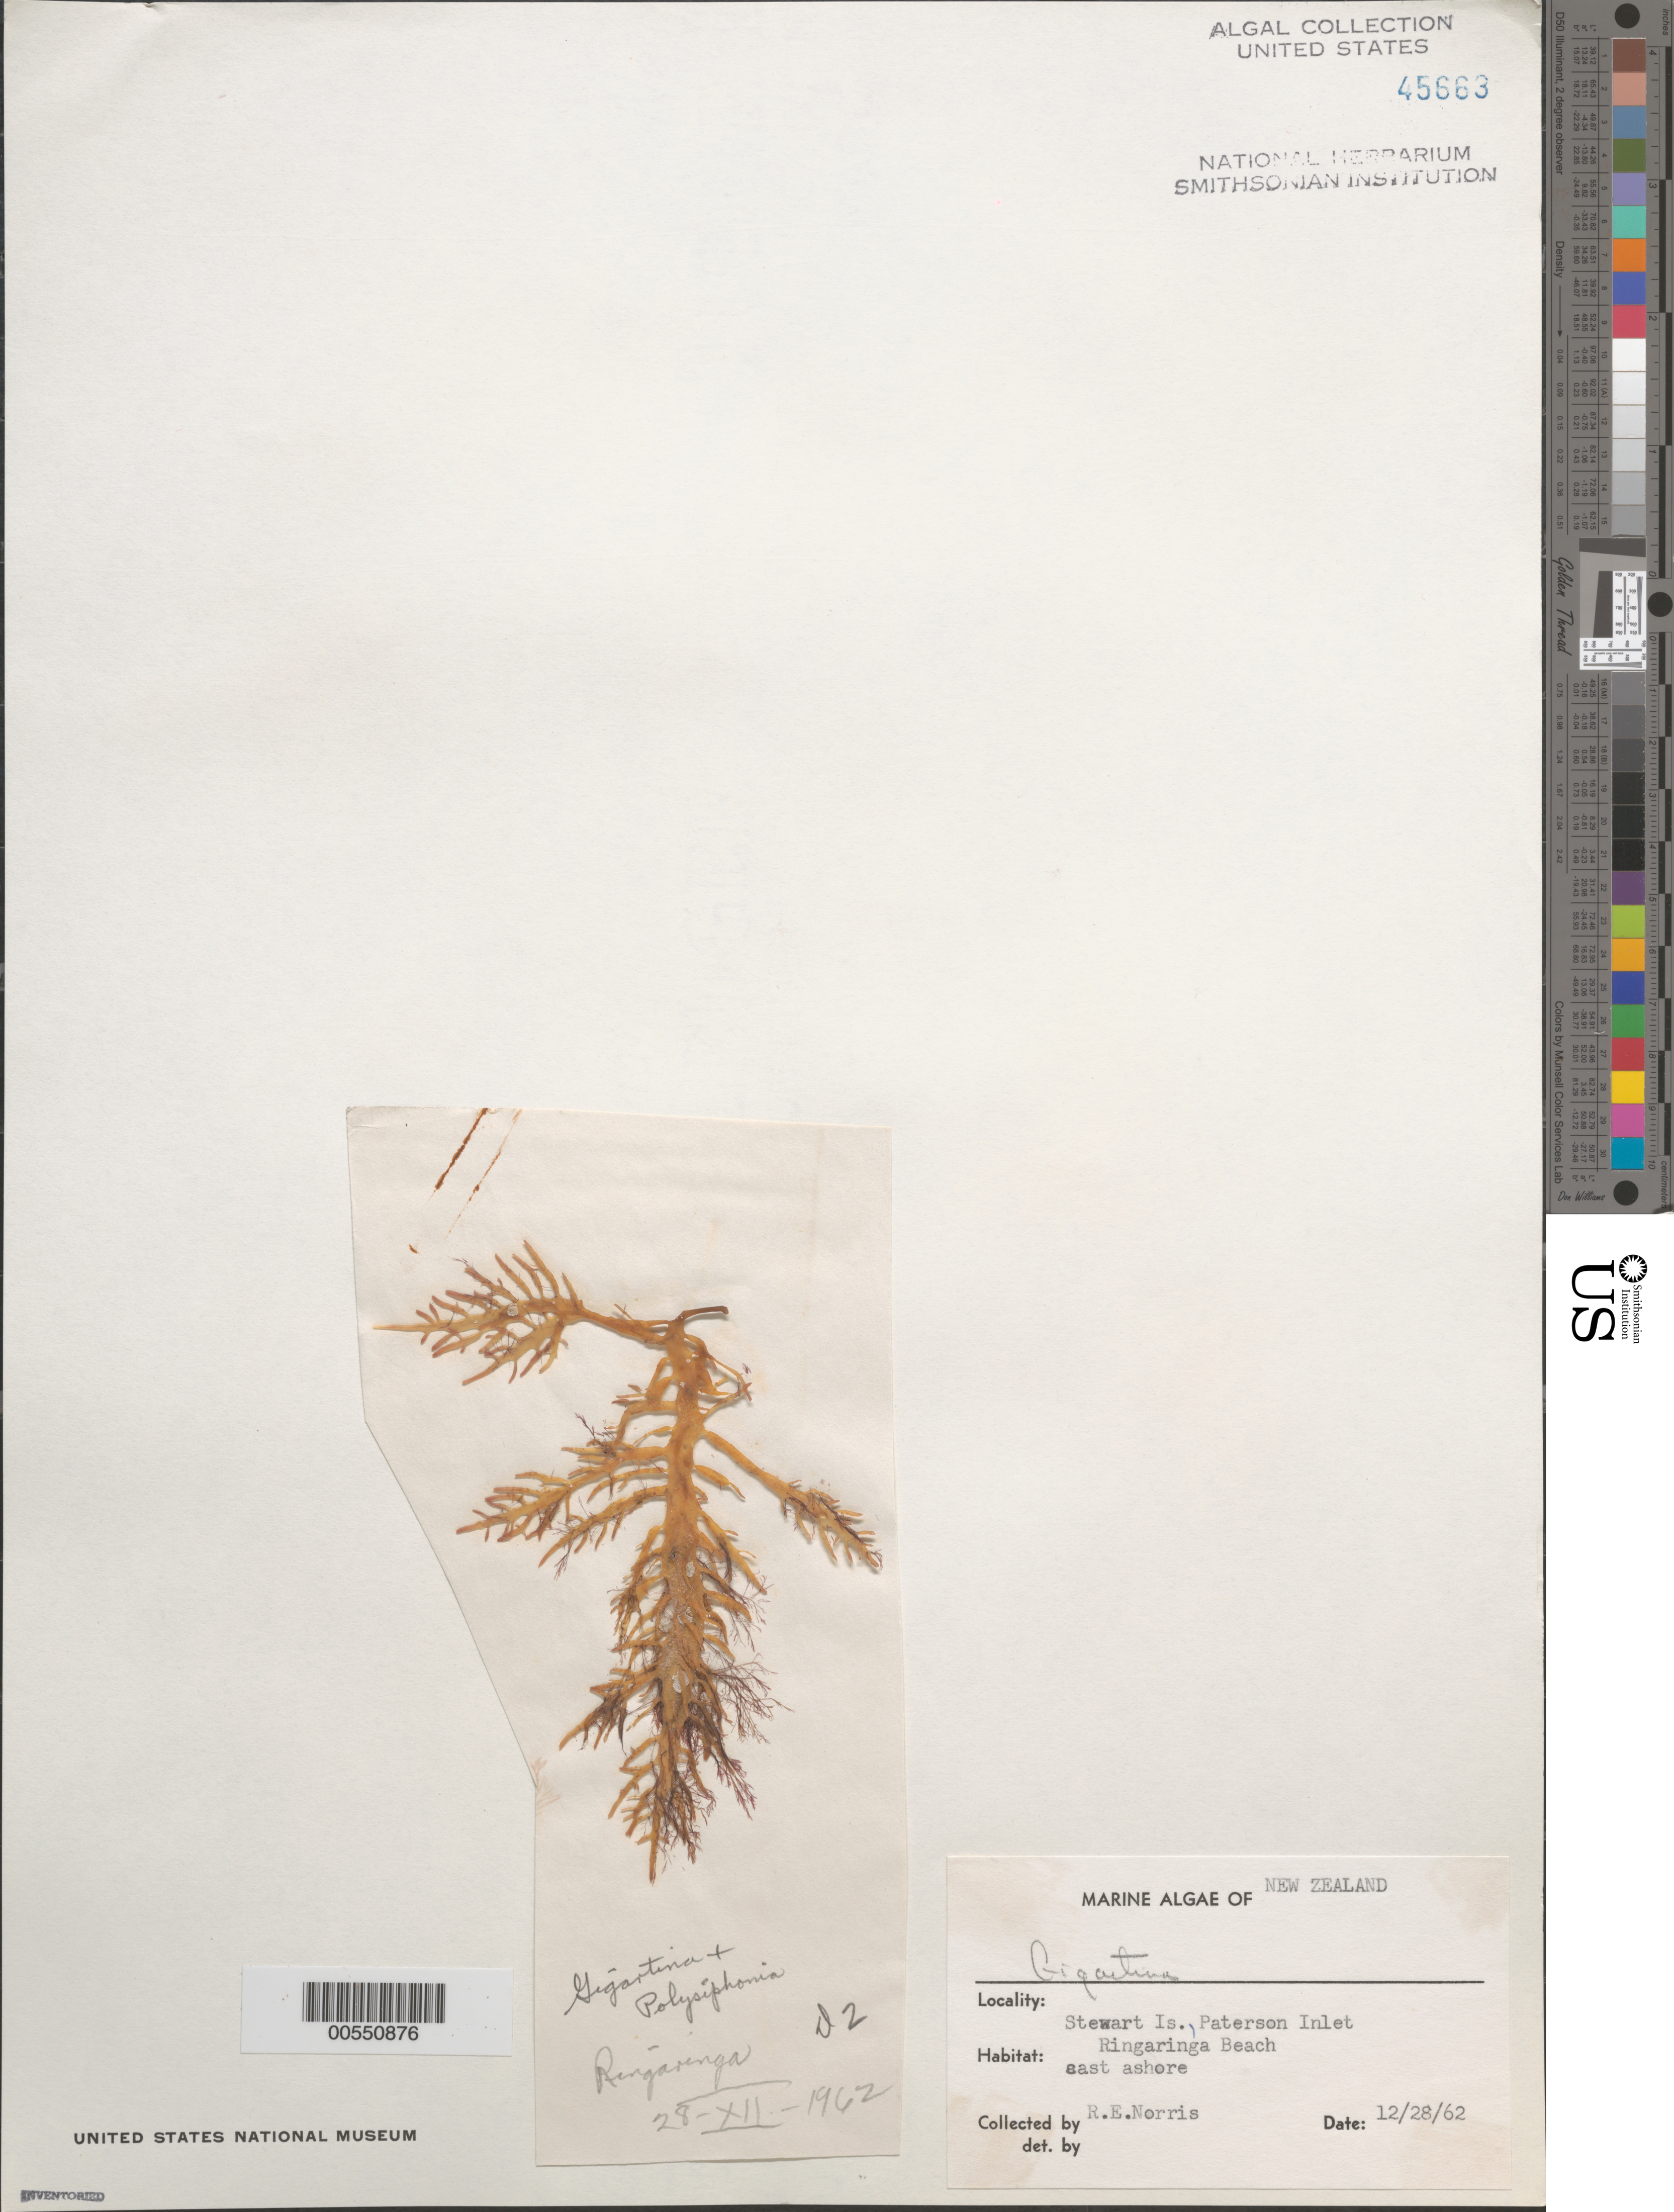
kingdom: Plantae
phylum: Rhodophyta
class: Florideophyceae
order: Gigartinales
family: Gigartinaceae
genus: Gigartina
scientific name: Gigartina sp.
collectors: R. E. Norris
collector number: D2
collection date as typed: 28 Dec 1962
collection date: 1962-12-28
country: New Zealand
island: Stewart Island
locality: Paterson Inlet, Ringaringa Beach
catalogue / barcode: US 45663